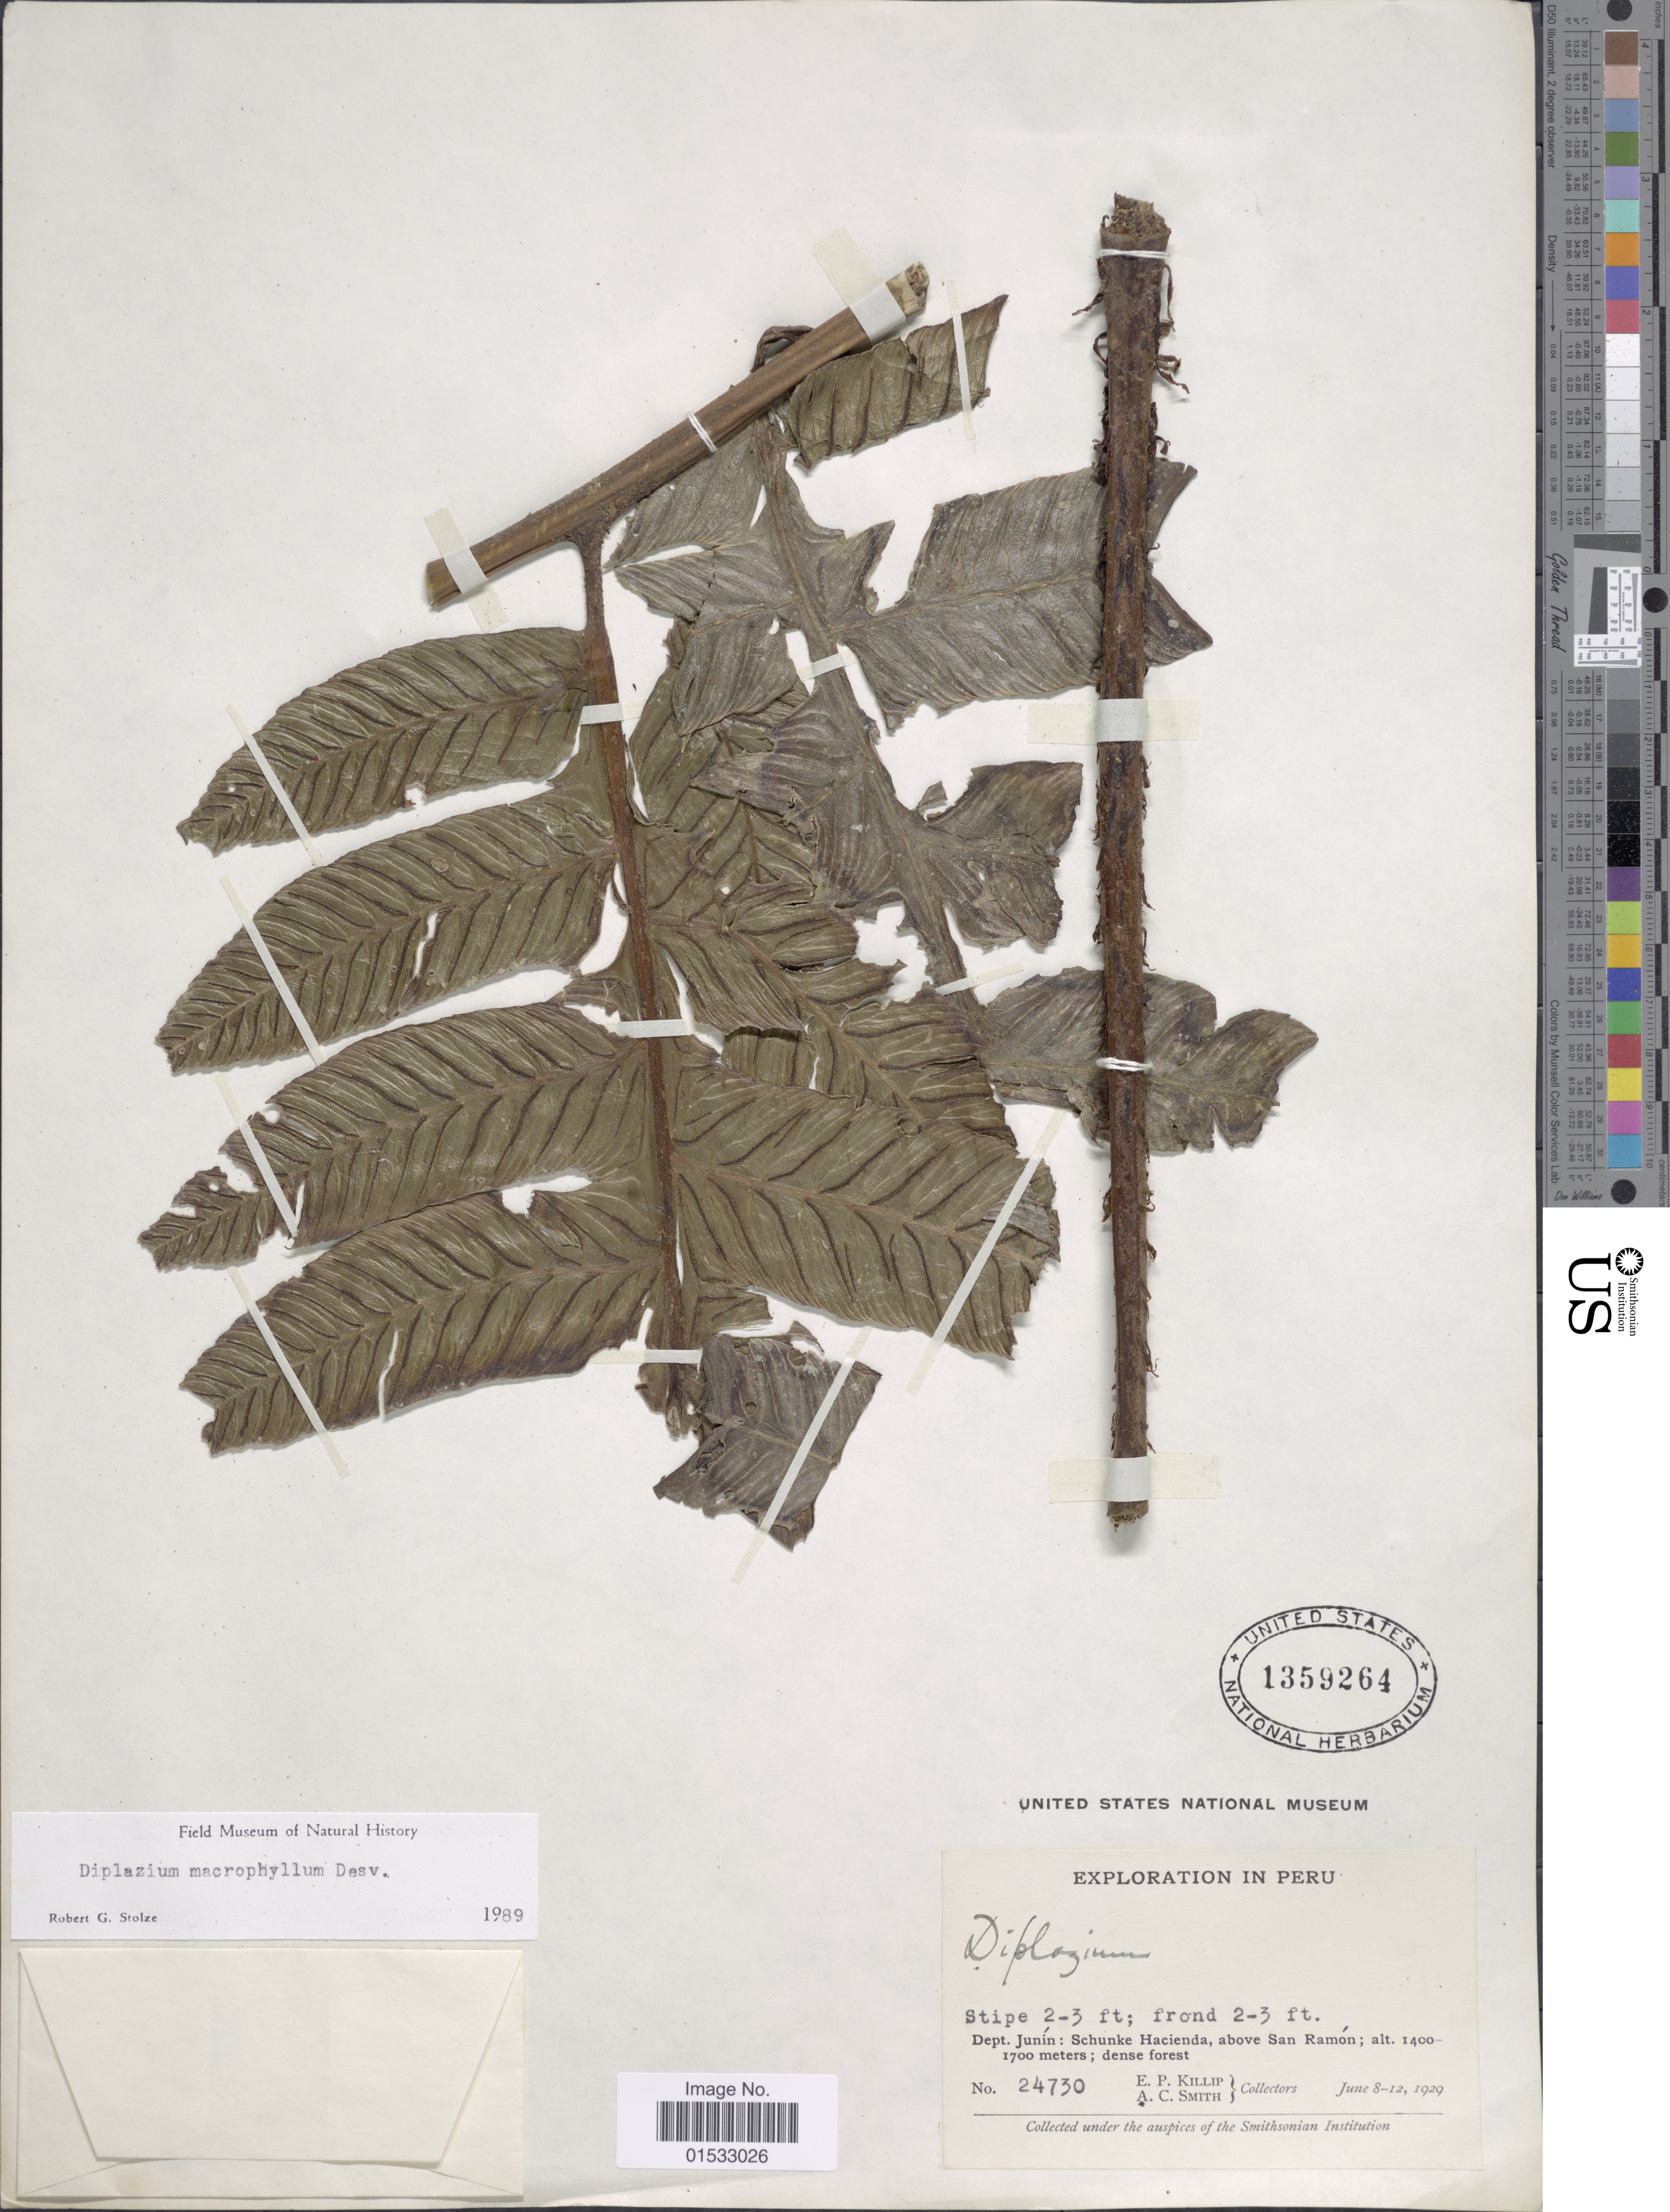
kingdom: Plantae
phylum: Tracheophyta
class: Polypodiopsida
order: Polypodiales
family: Athyriaceae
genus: Diplazium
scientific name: Diplazium macrophyllum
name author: Desv.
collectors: E. P. Killip & A. C. Smith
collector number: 24730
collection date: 1929-06-08/1929-06-12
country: Peru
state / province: Junín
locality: Schunke Hacienda, above San Ramón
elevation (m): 1400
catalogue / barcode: US 1359264